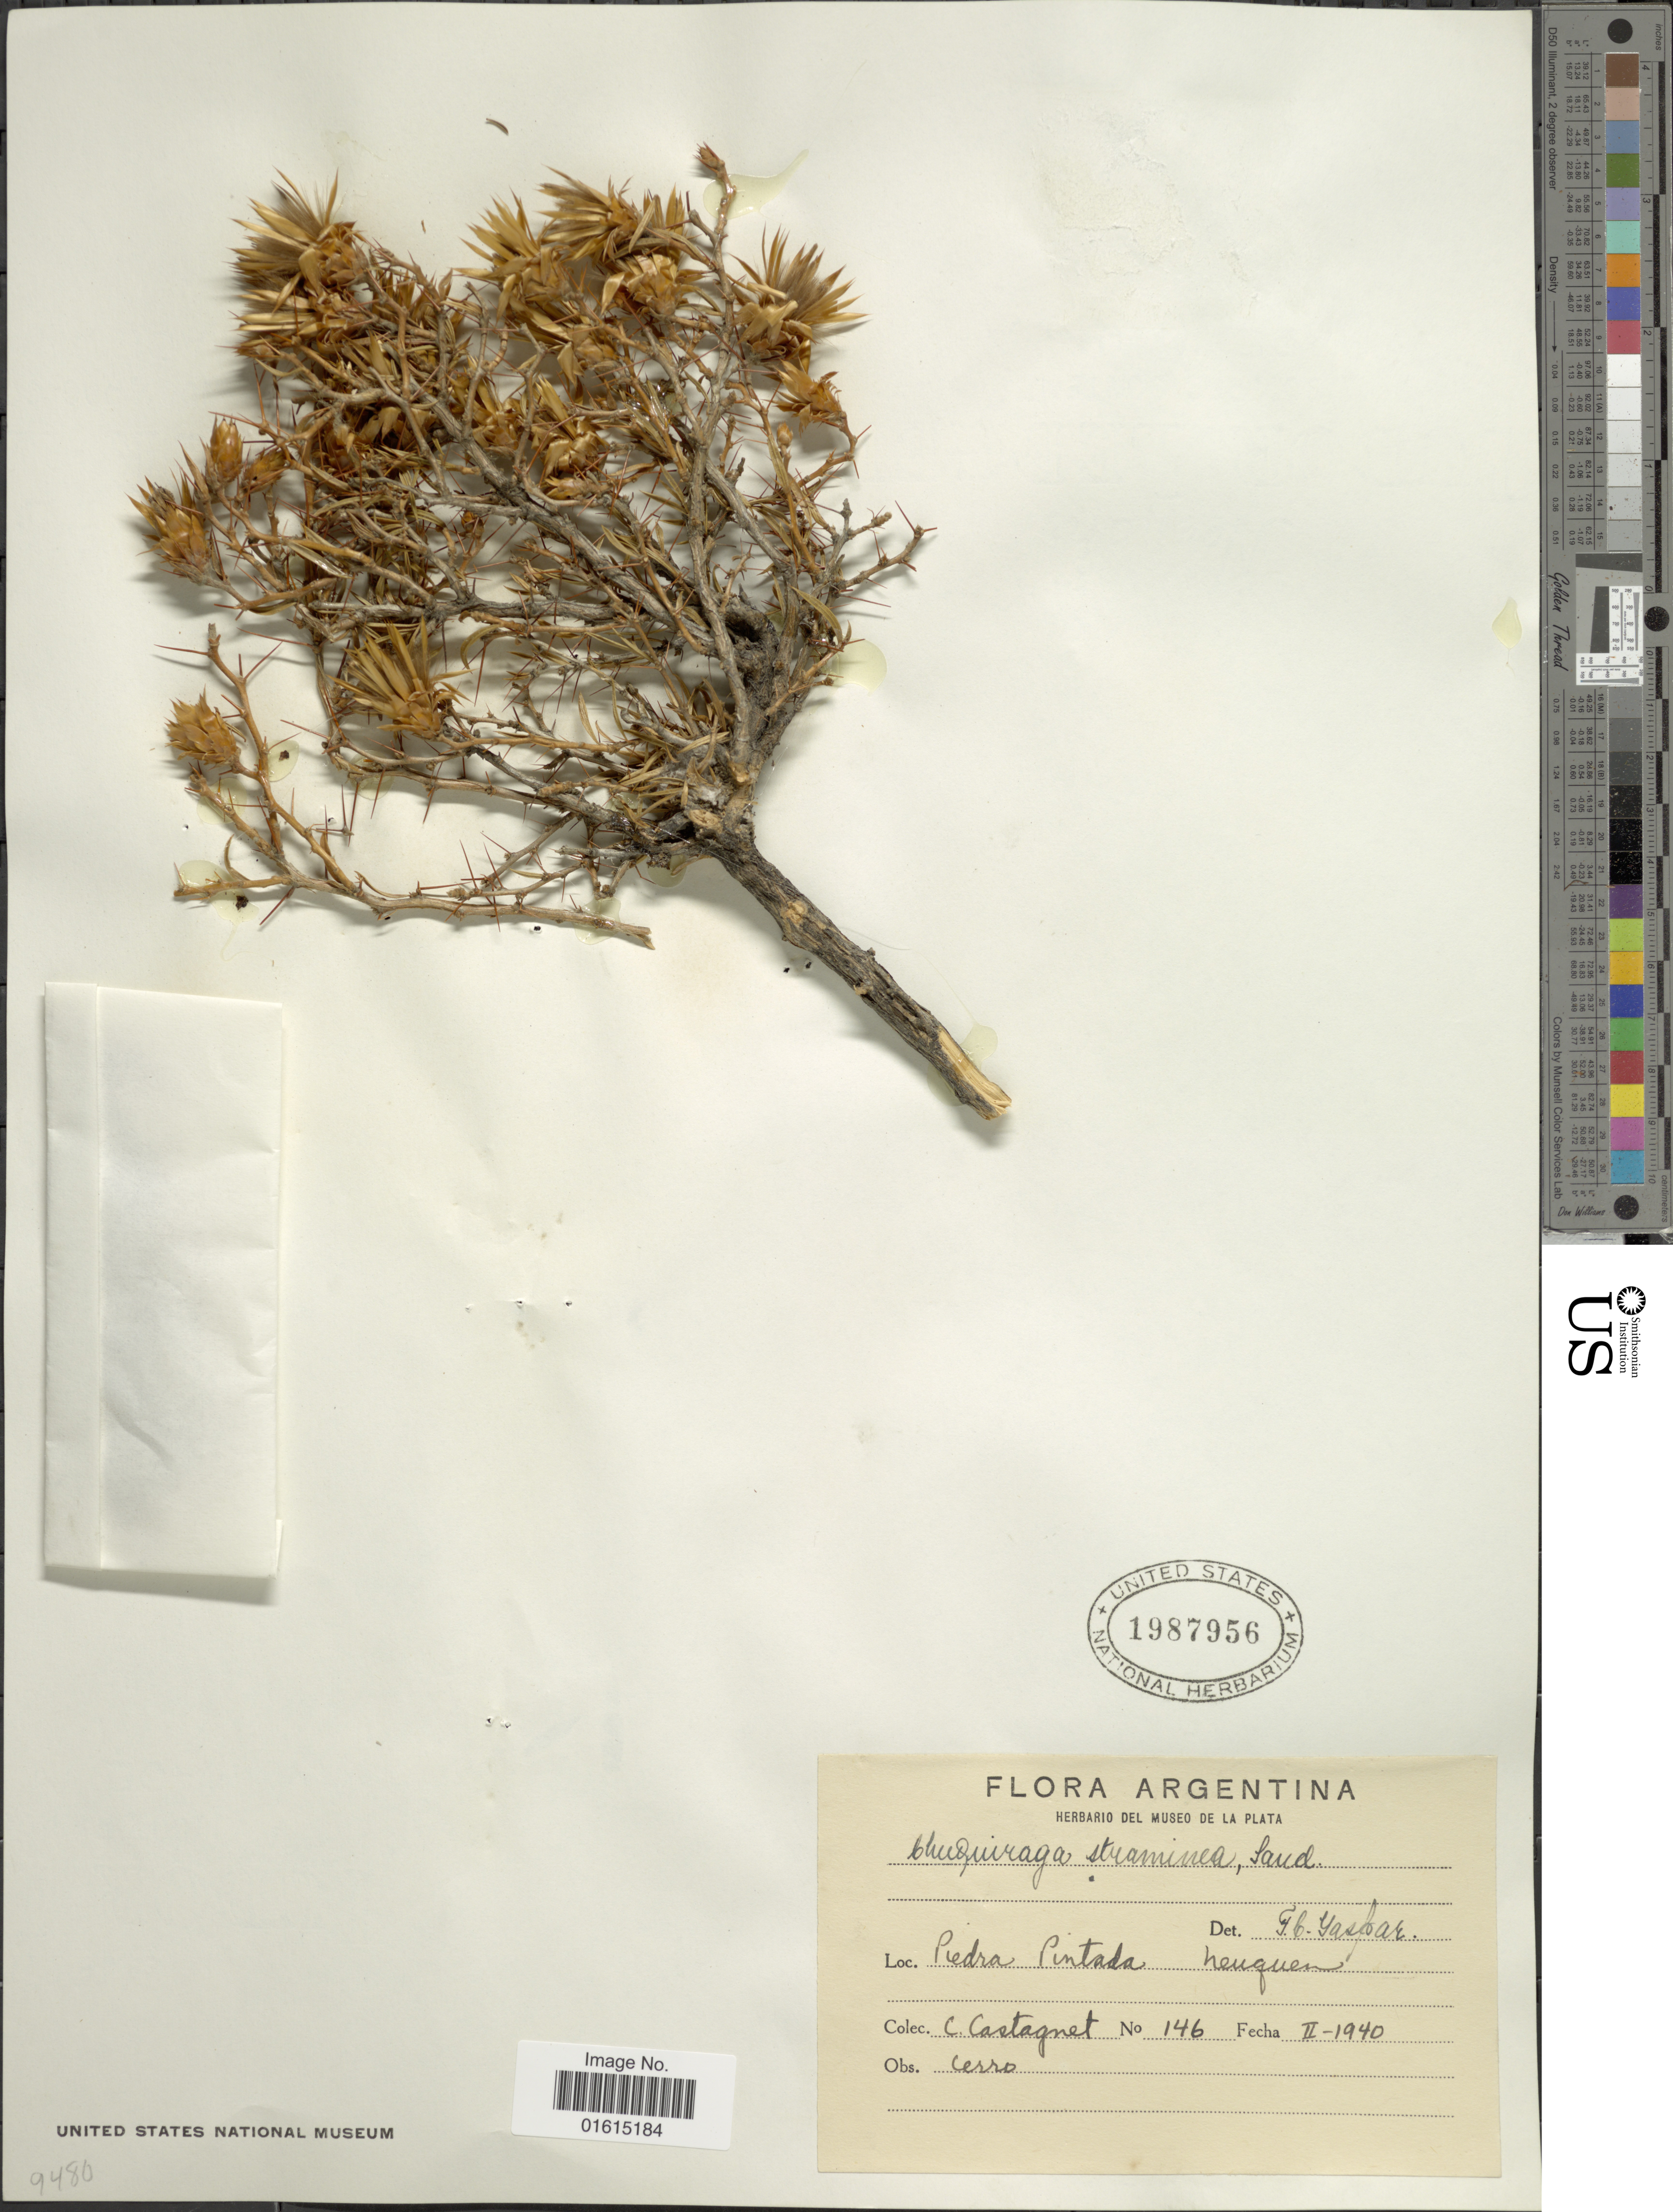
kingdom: Plantae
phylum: Tracheophyta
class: Magnoliopsida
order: Asterales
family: Asteraceae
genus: Chuquiraga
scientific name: Chuquiraga straminea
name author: Sandwith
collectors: C. Castagnet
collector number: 146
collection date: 1940-02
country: Argentina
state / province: Neuquen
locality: Piedra Pintada, Neuquen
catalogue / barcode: US 1987956